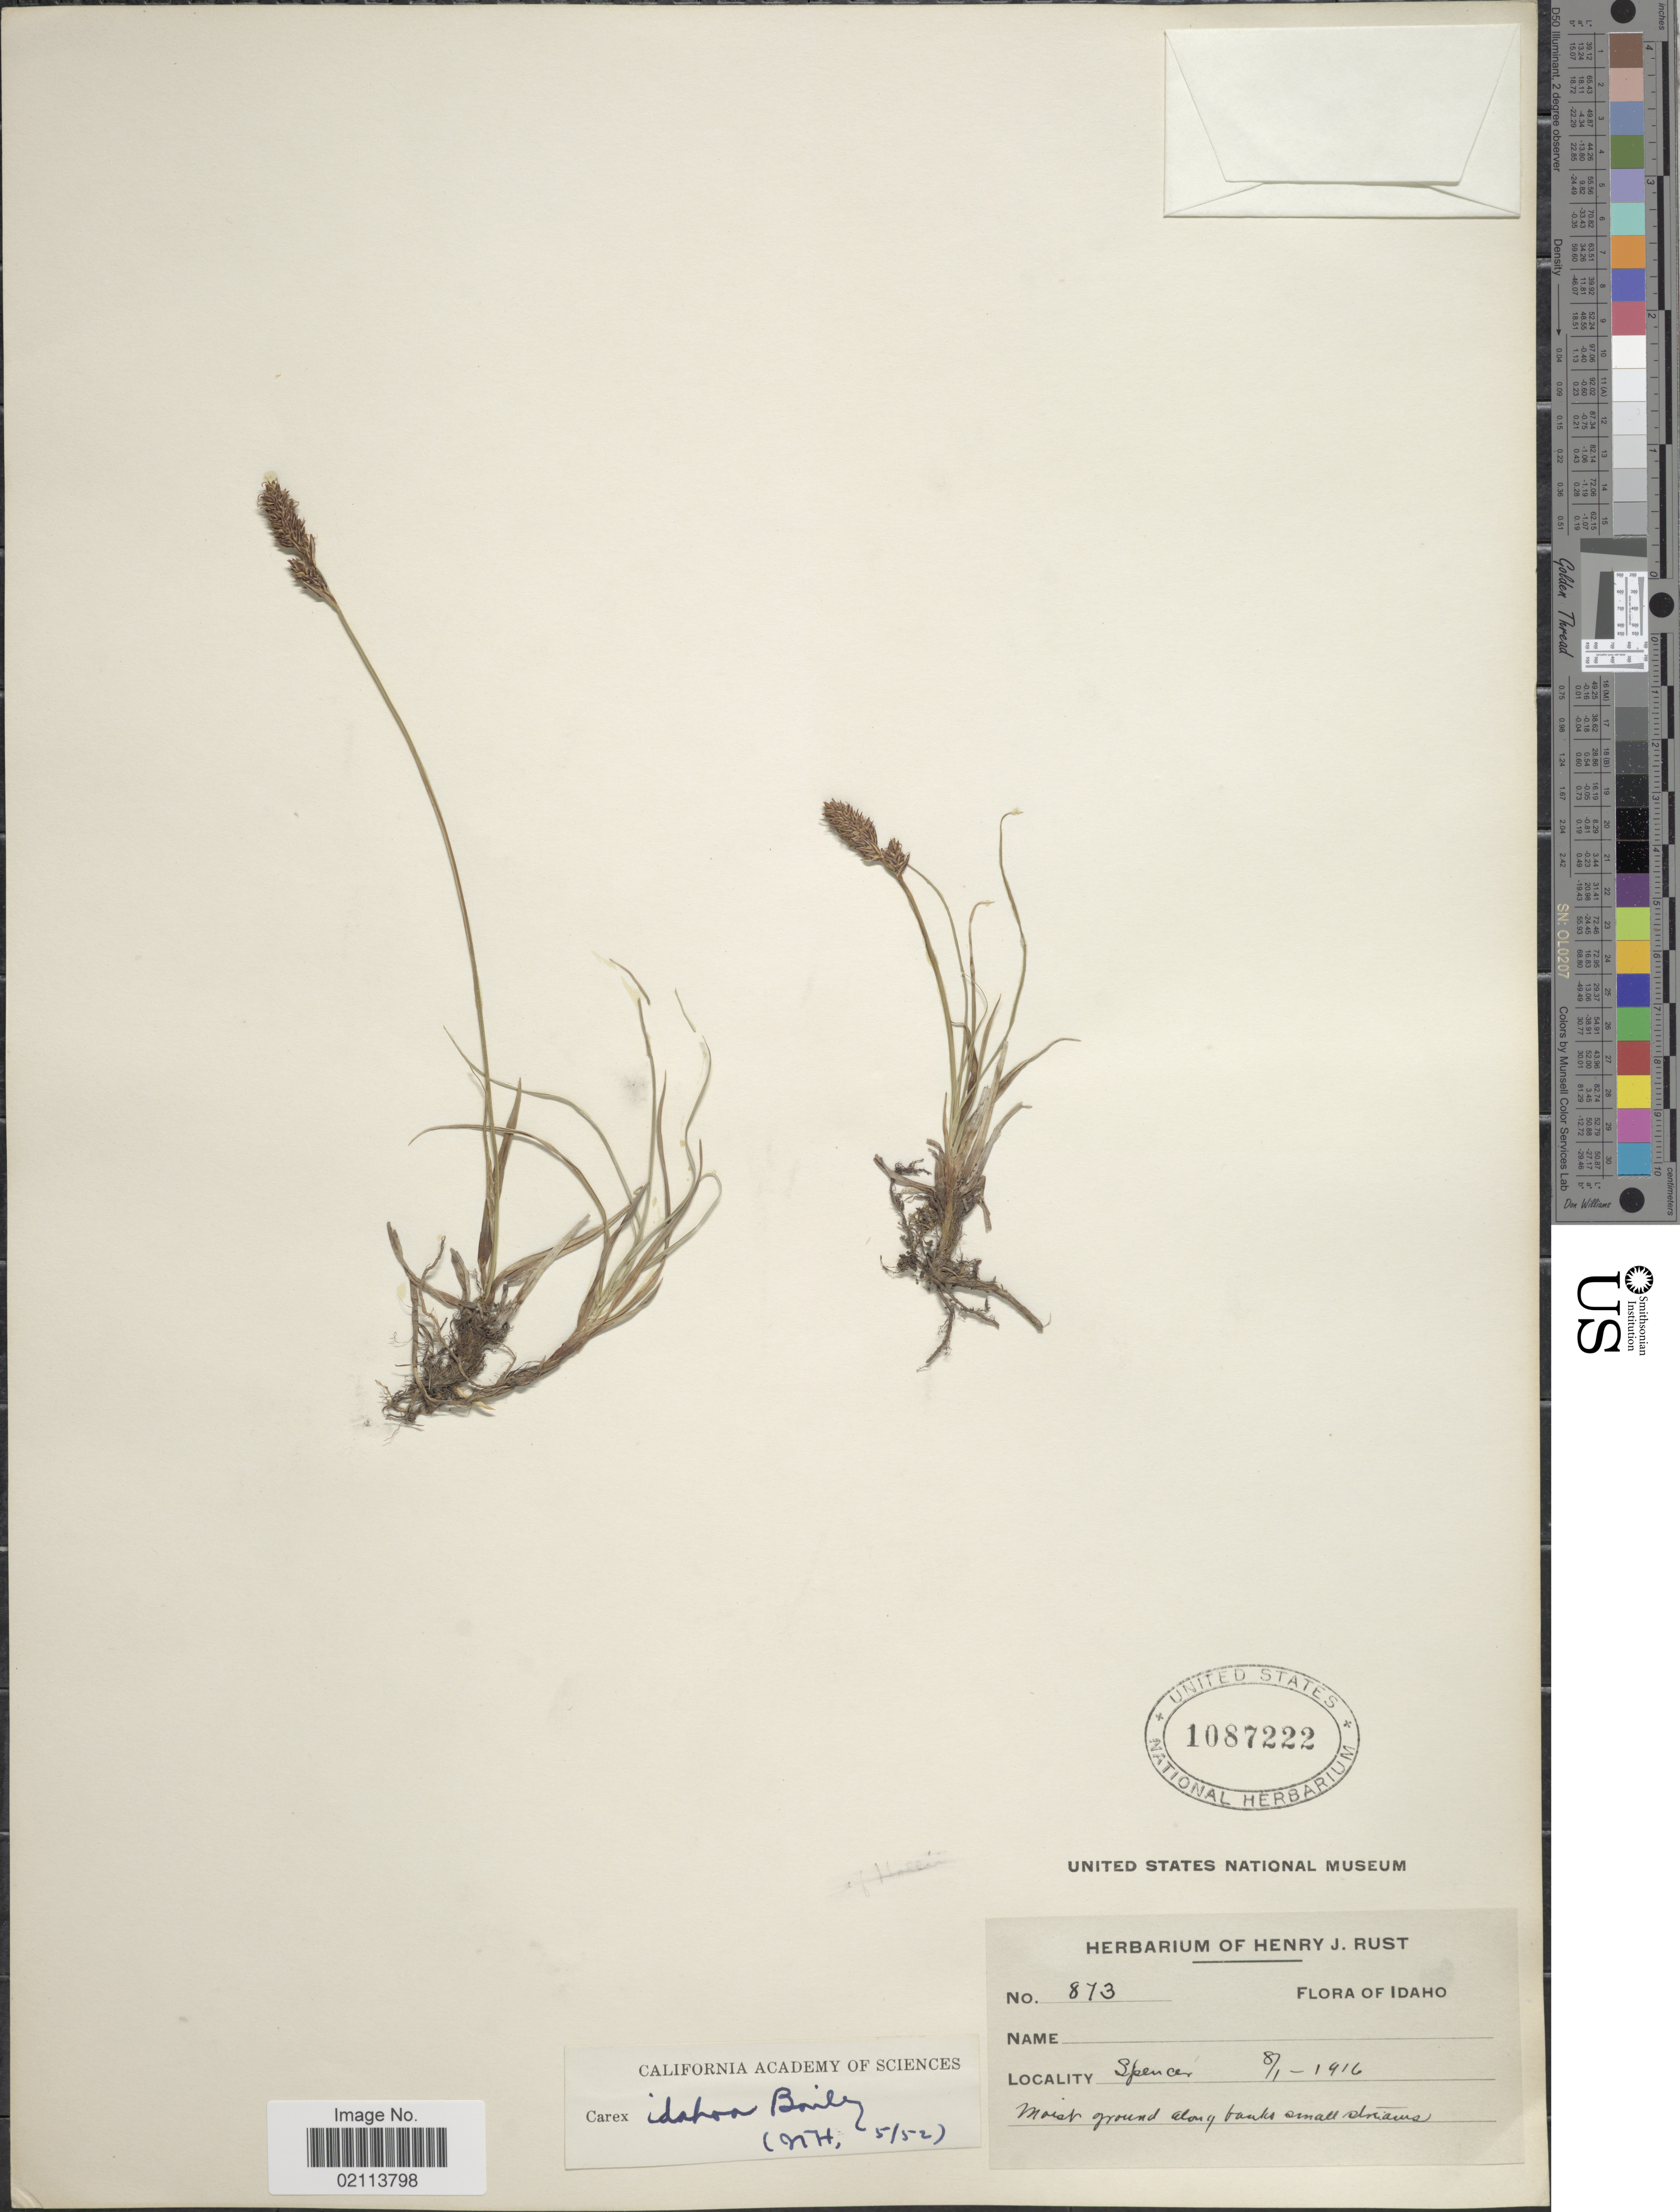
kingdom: Plantae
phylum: Tracheophyta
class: Liliopsida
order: Poales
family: Cyperaceae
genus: Carex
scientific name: Carex idahoa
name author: L.H. Bailey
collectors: ex herb. Henry J. Rust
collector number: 873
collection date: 1916-08-01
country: United States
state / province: Idaho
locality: Spencer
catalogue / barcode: US 1087222